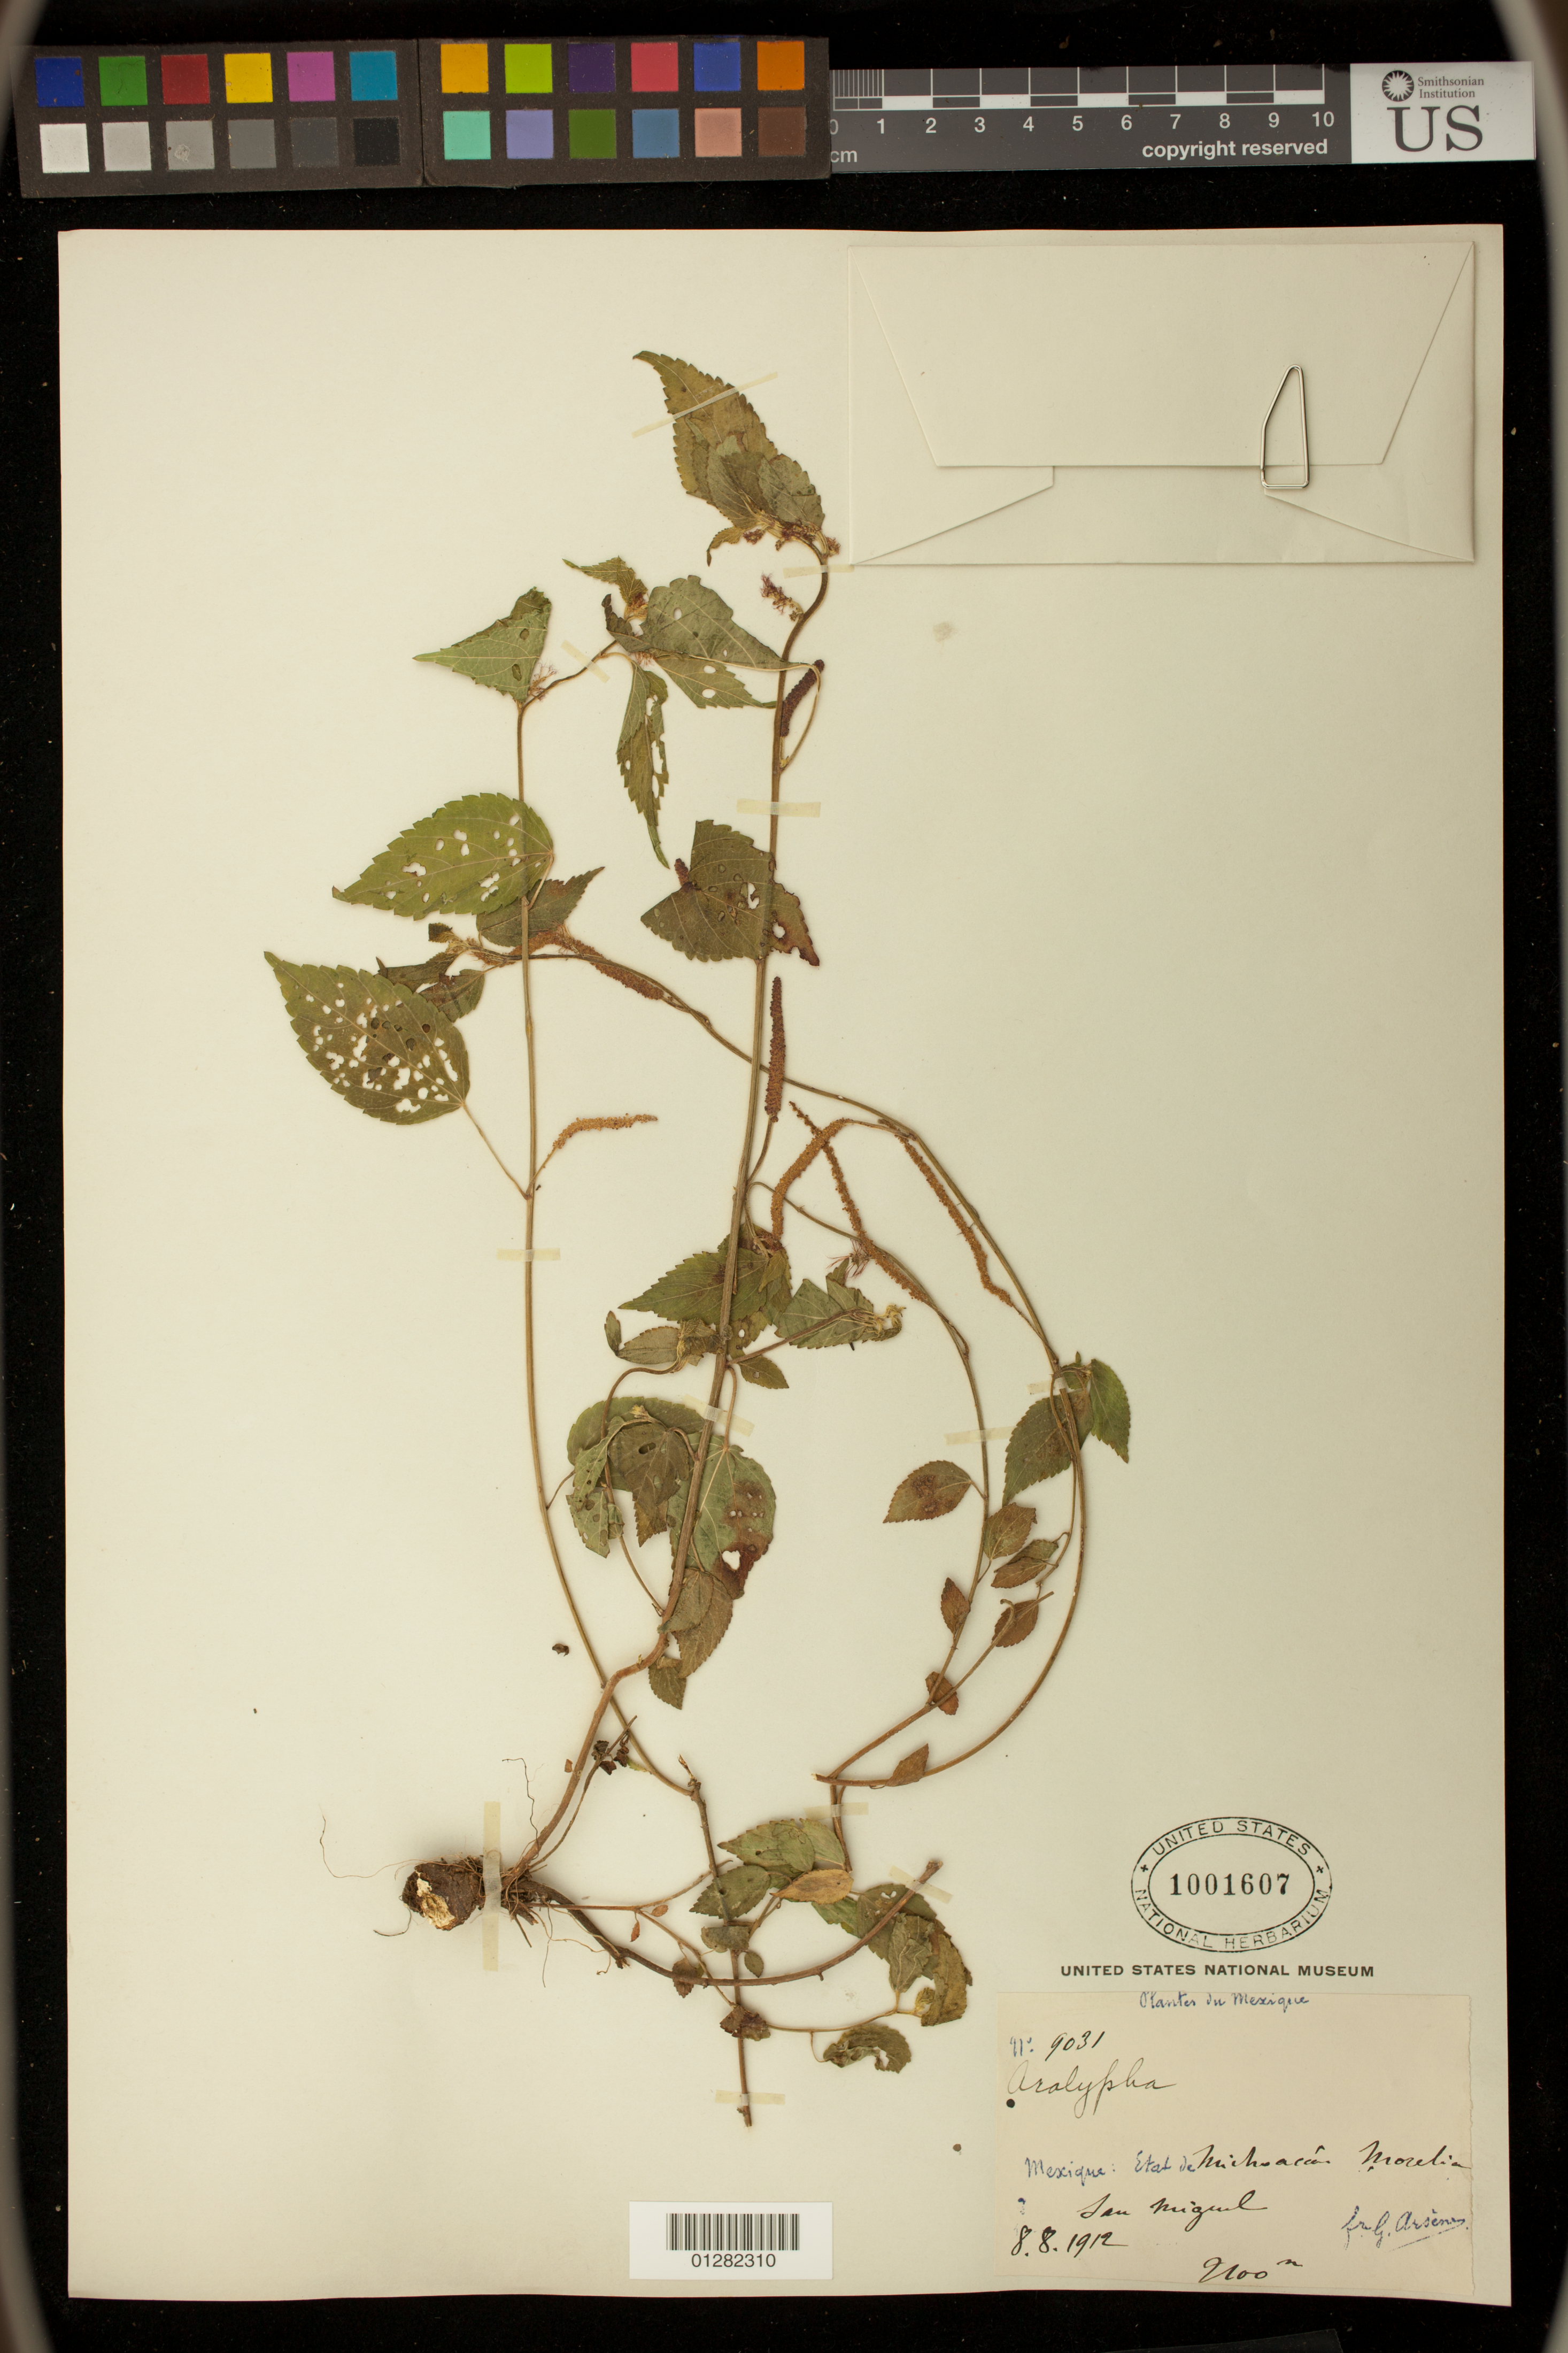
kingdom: Plantae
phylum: Tracheophyta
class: Magnoliopsida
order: Malpighiales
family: Euphorbiaceae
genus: Acalypha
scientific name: Acalypha oreopola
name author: Greenm.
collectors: C. A. Purpus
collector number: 9031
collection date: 1912-08-08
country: Mexico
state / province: Michoacán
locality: Morelia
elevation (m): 2100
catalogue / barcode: US 1001607